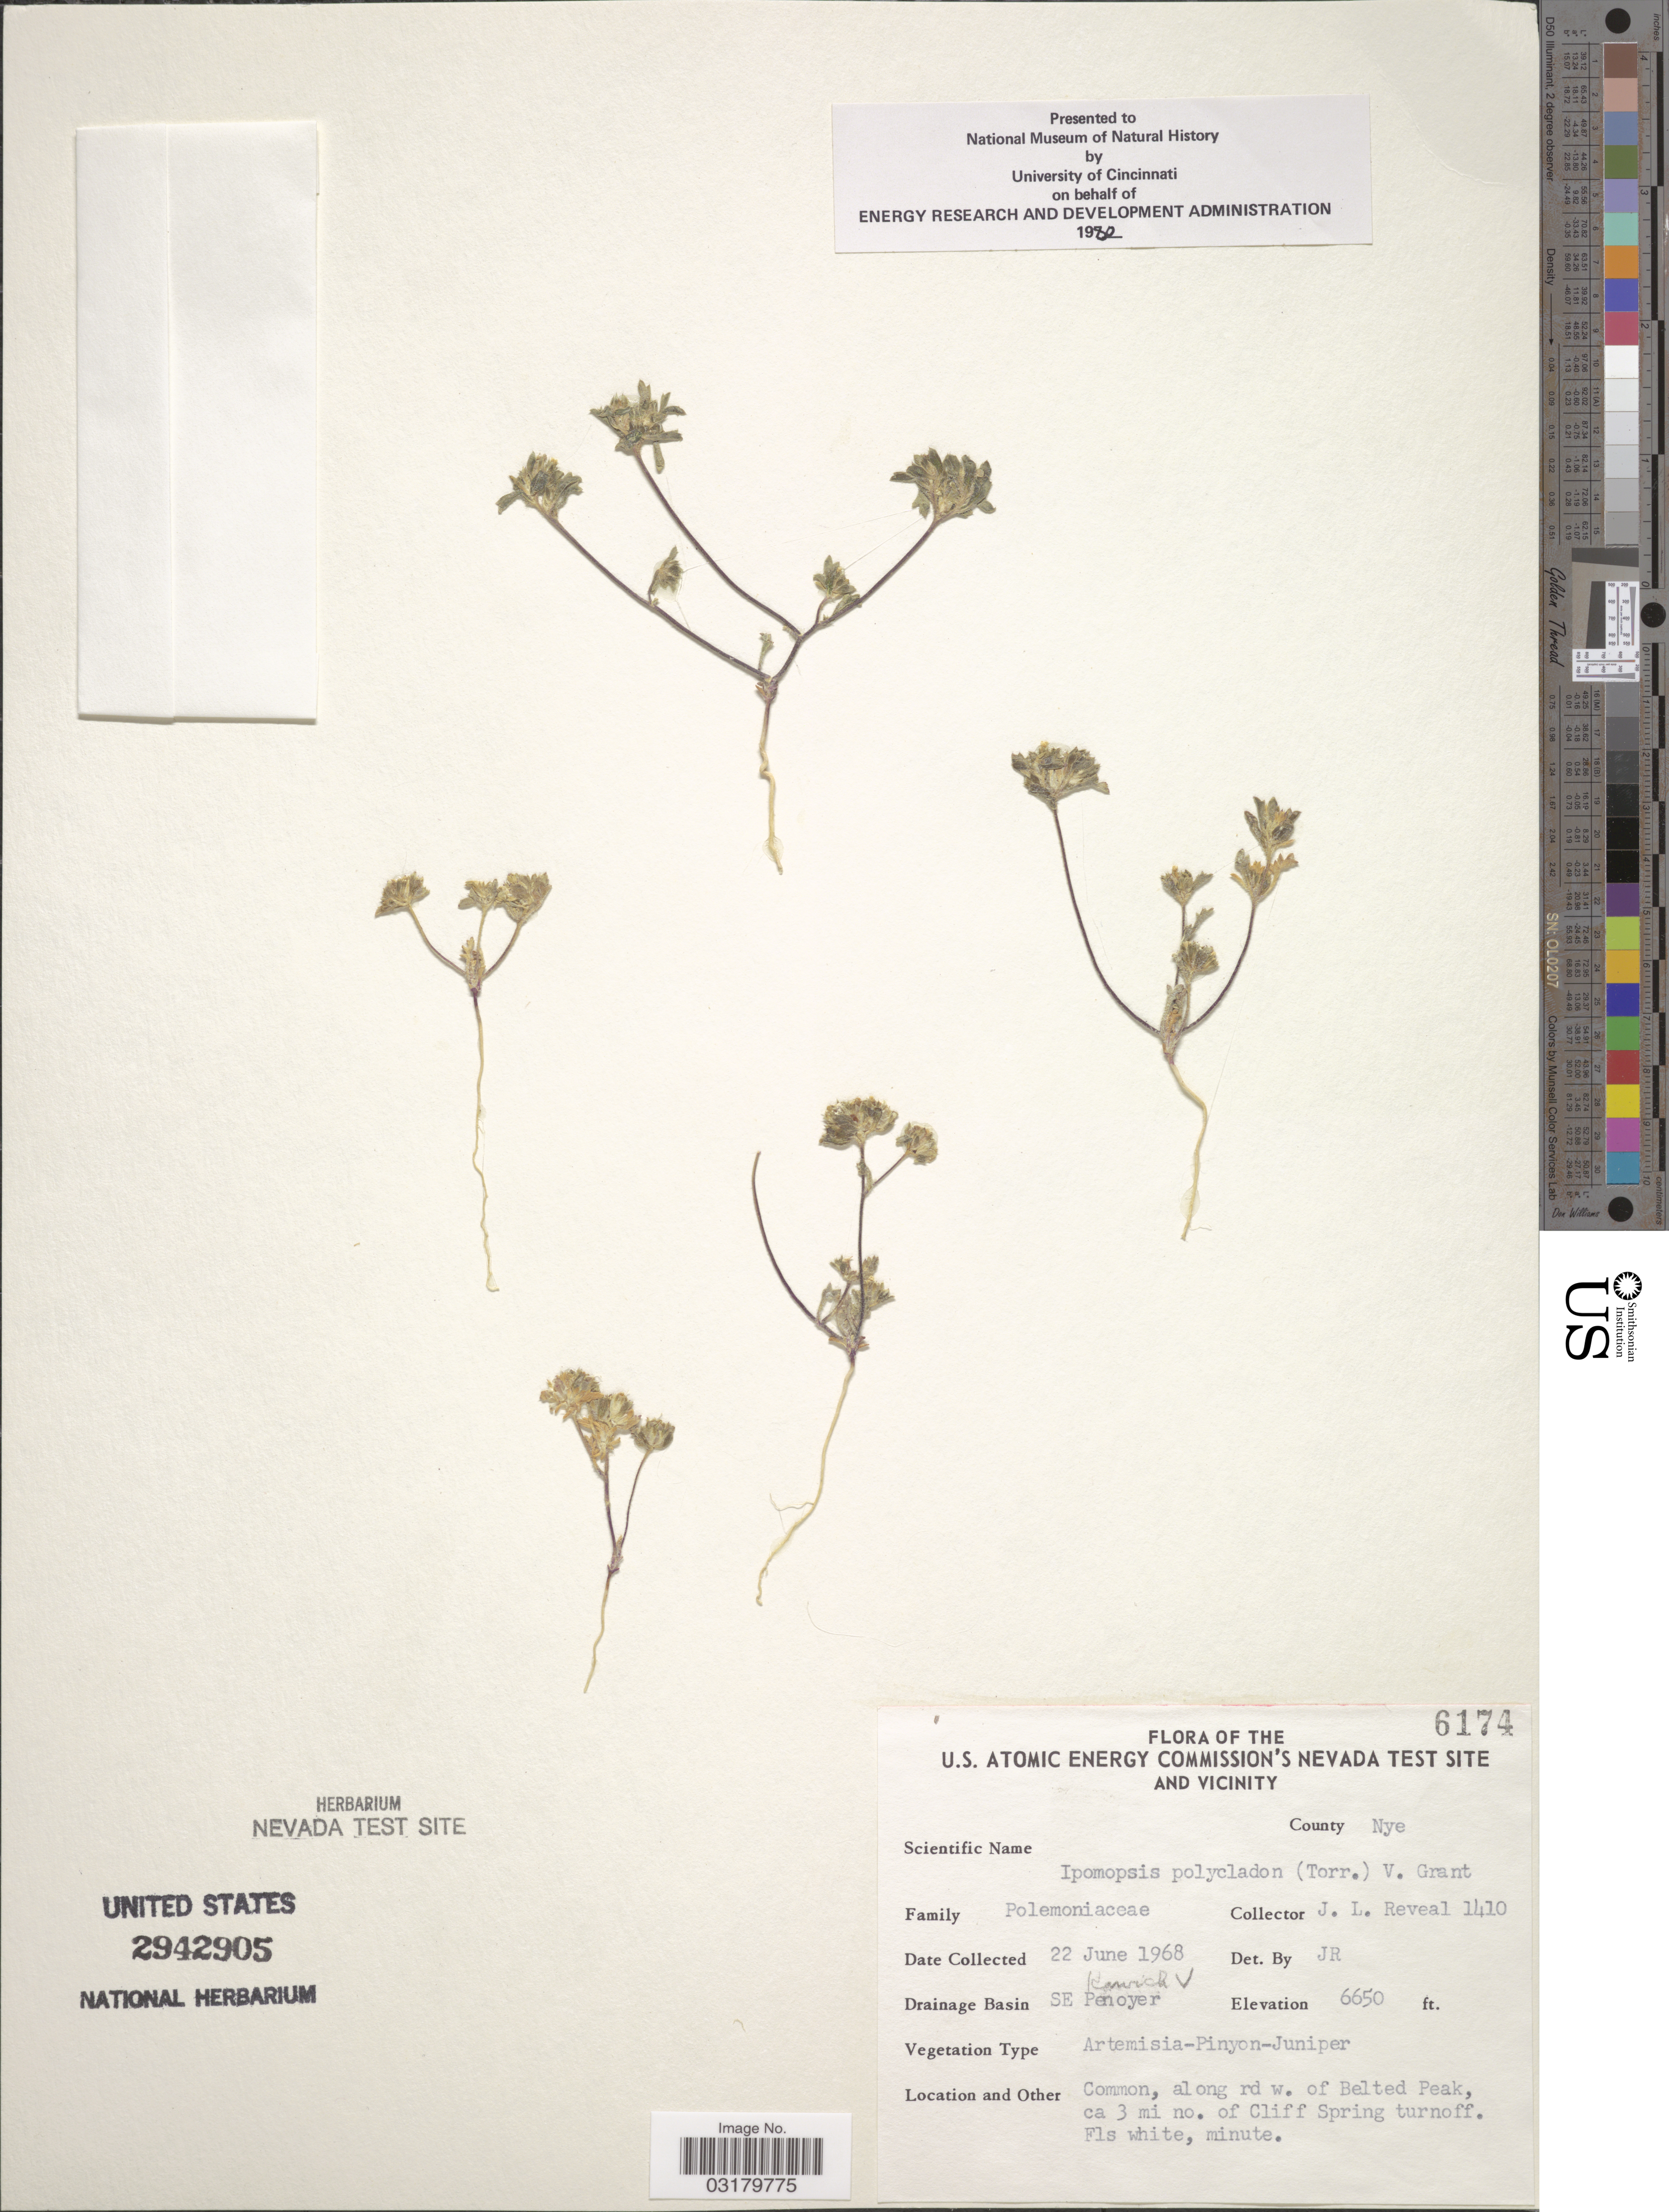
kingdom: Plantae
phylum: Tracheophyta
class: Magnoliopsida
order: Ericales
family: Polemoniaceae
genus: Ipomopsis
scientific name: Ipomopsis polycladon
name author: (Torr.) V.E. Grant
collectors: J. L. Reveal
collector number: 1410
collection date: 1968-06-22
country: United States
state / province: Nevada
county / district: Nye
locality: Along rd. w. of Belted Peak, ca. 3 mi. no. Cliff Spring turnoff. Nye County, the U.S. Atomic Energy Commission's Nevada Test Site and Vicinity.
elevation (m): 2027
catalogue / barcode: US 2942905